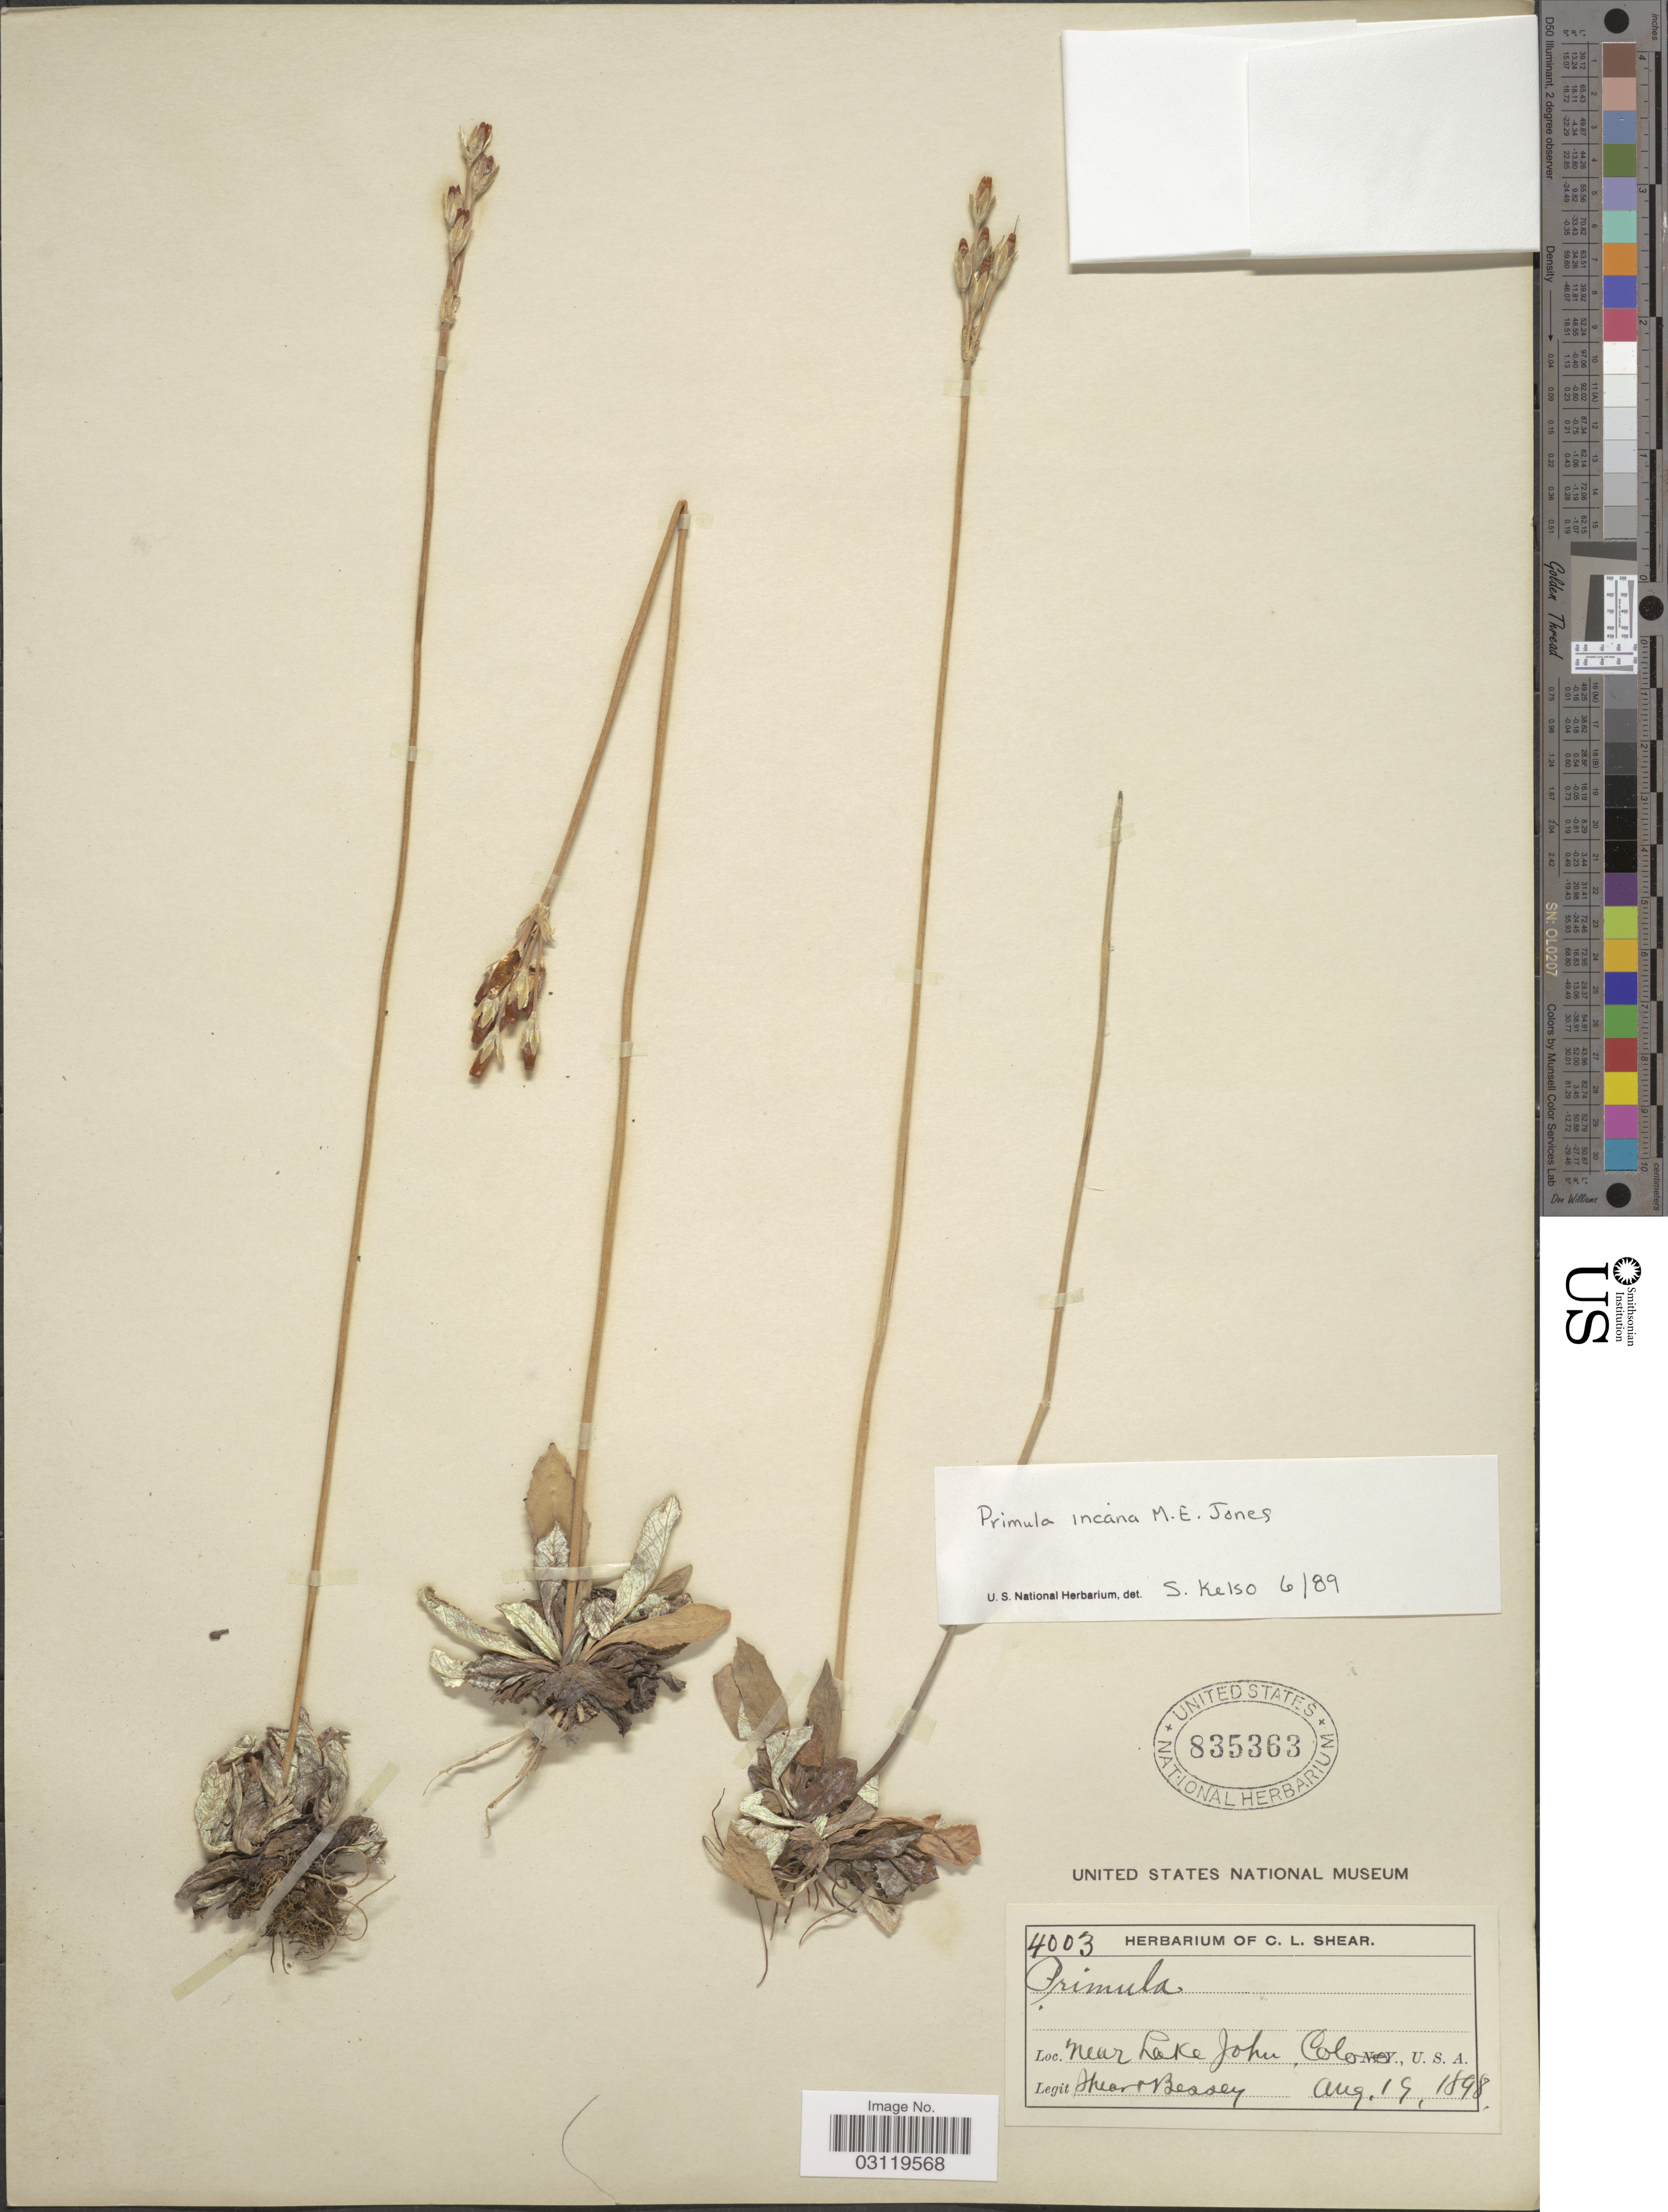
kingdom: Plantae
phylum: Tracheophyta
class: Magnoliopsida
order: Ericales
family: Primulaceae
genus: Primula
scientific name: Primula incana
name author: M.E. Jones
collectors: C. L. Shear & -. Bessey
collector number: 4003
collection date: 1898-08-19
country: United States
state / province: Colorado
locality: Near Lake John.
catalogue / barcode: US 835363